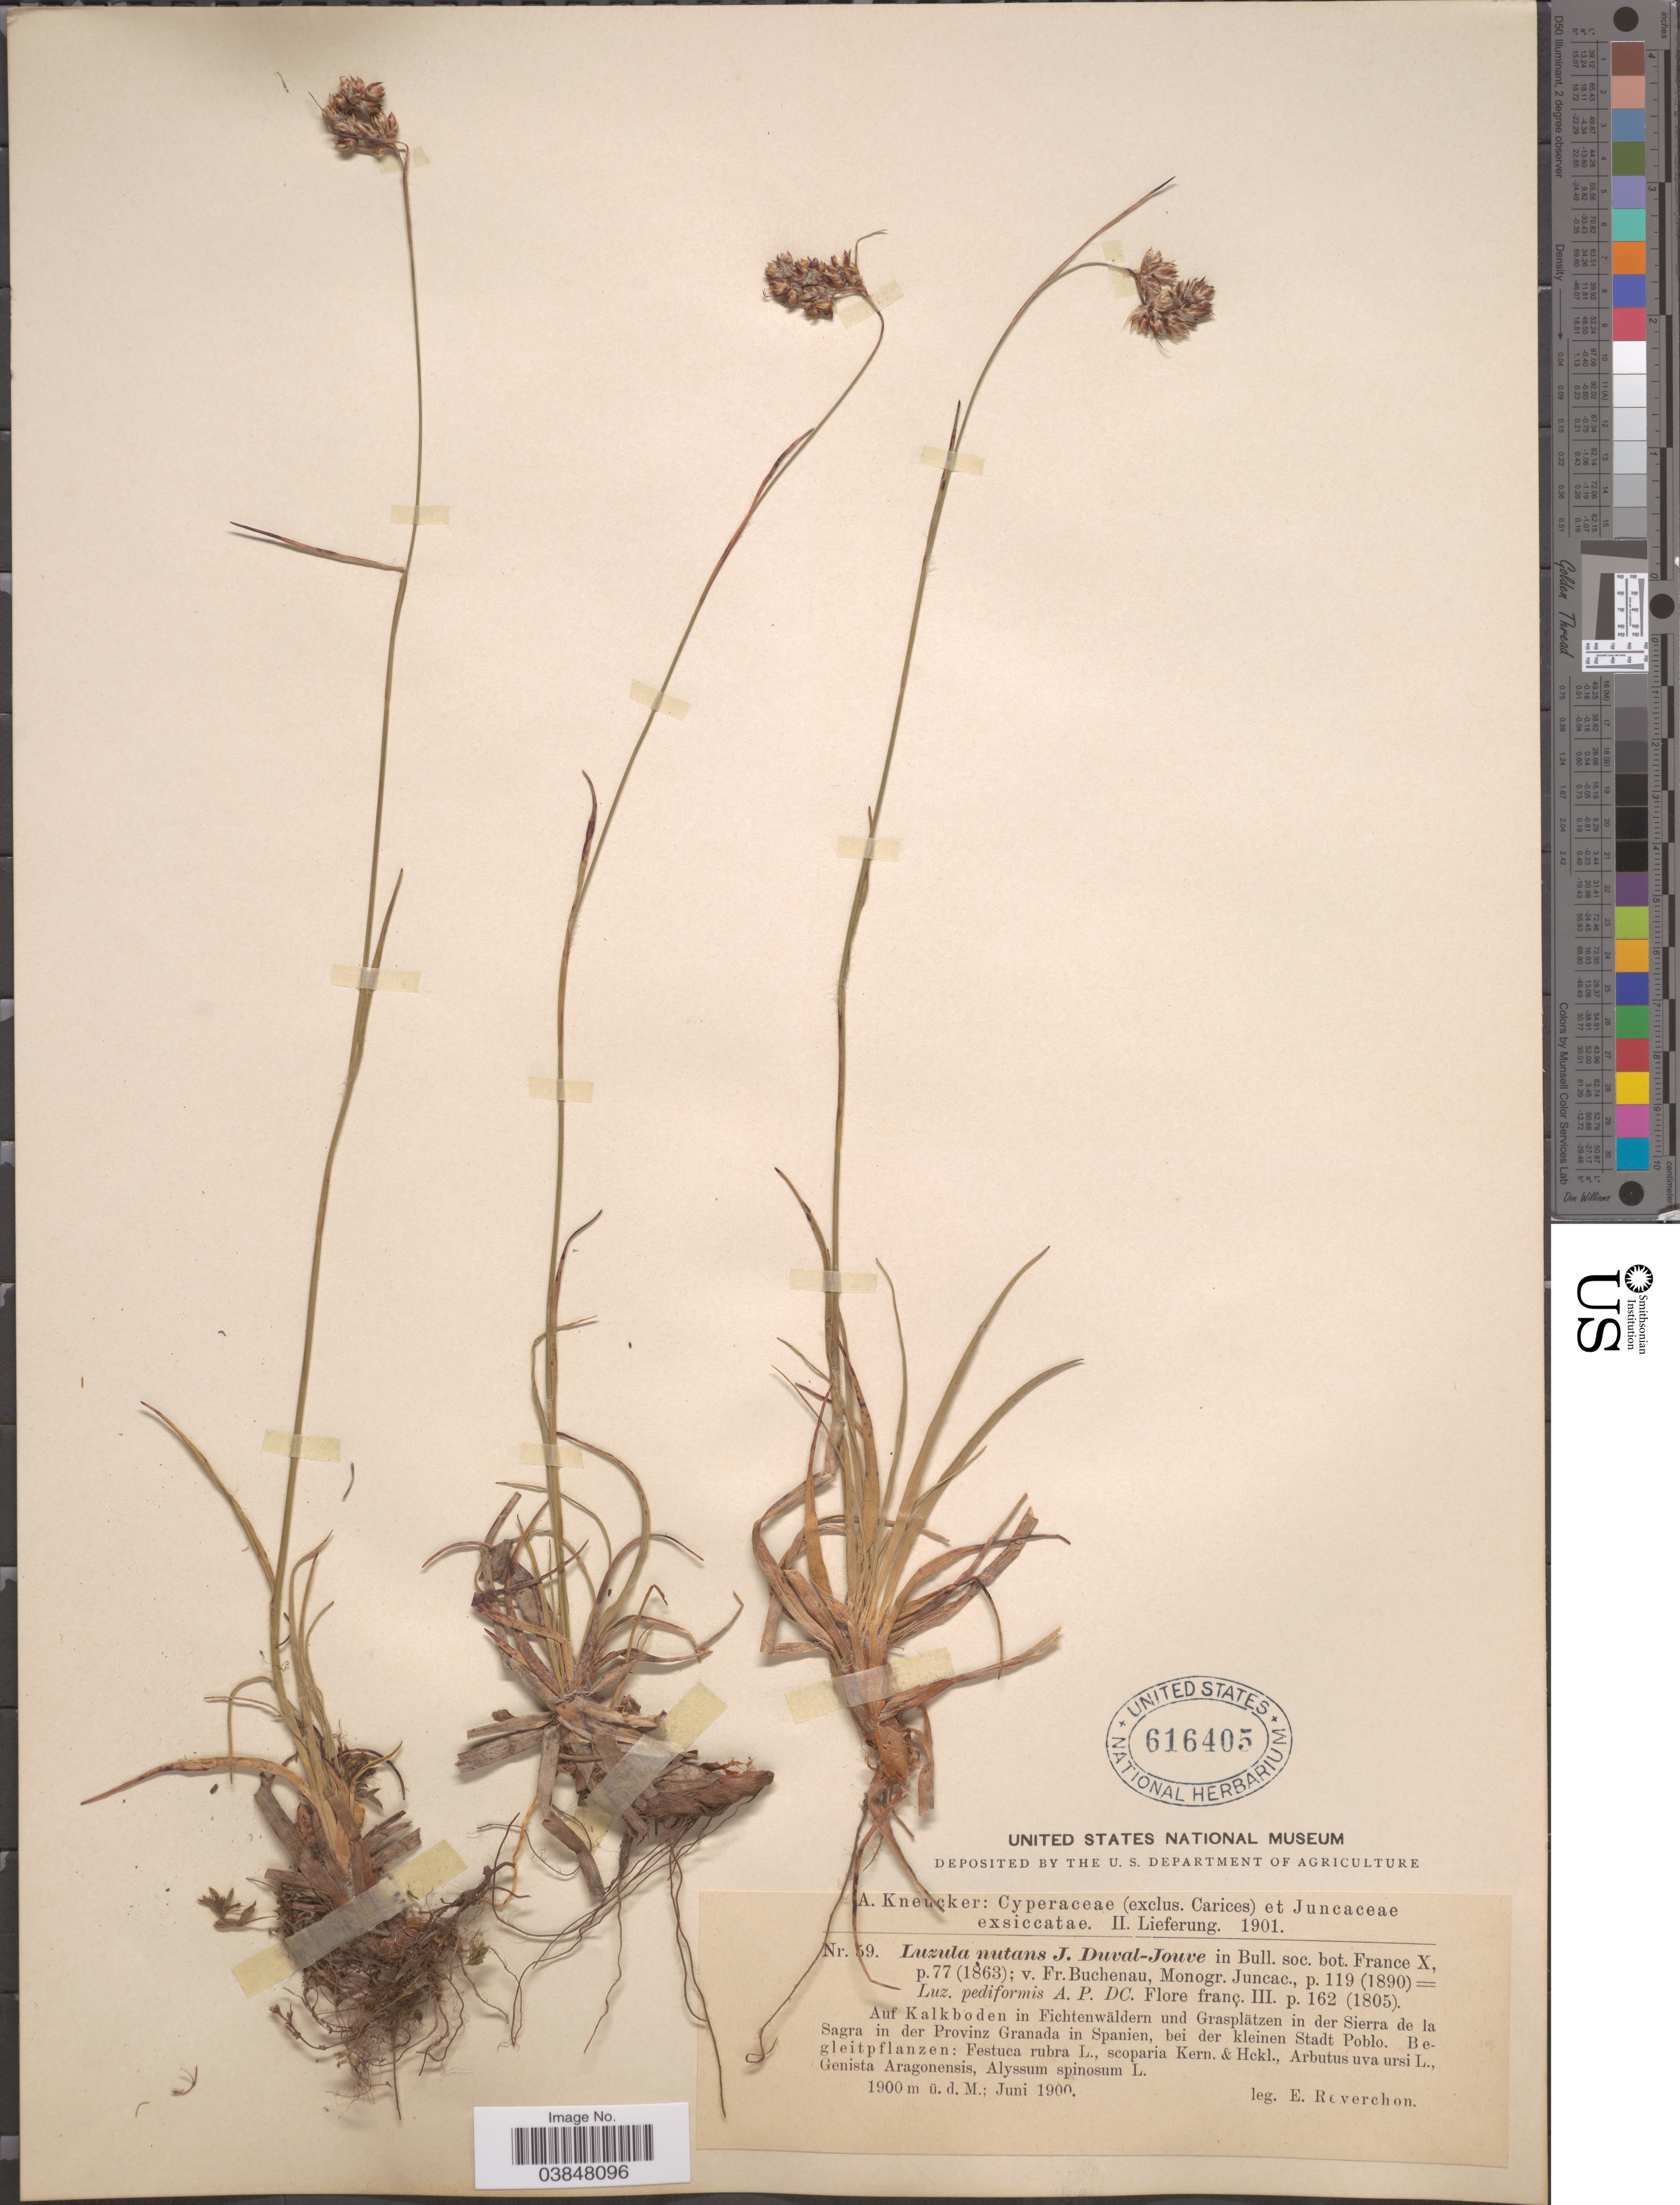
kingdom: Plantae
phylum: Tracheophyta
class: Liliopsida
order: Poales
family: Juncaceae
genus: Luzula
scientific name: Luzula nutans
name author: Duval-Jouve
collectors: E. Reverchon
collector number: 59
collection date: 1900-06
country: Spain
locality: Auf Kalkboden in Fichtenwäldern und Grasplätzen in der Sierra de la Sagra in der Provinz Granada in Spanien, bei der kleinen Stadt Poblo.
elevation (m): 1900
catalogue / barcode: US 616405